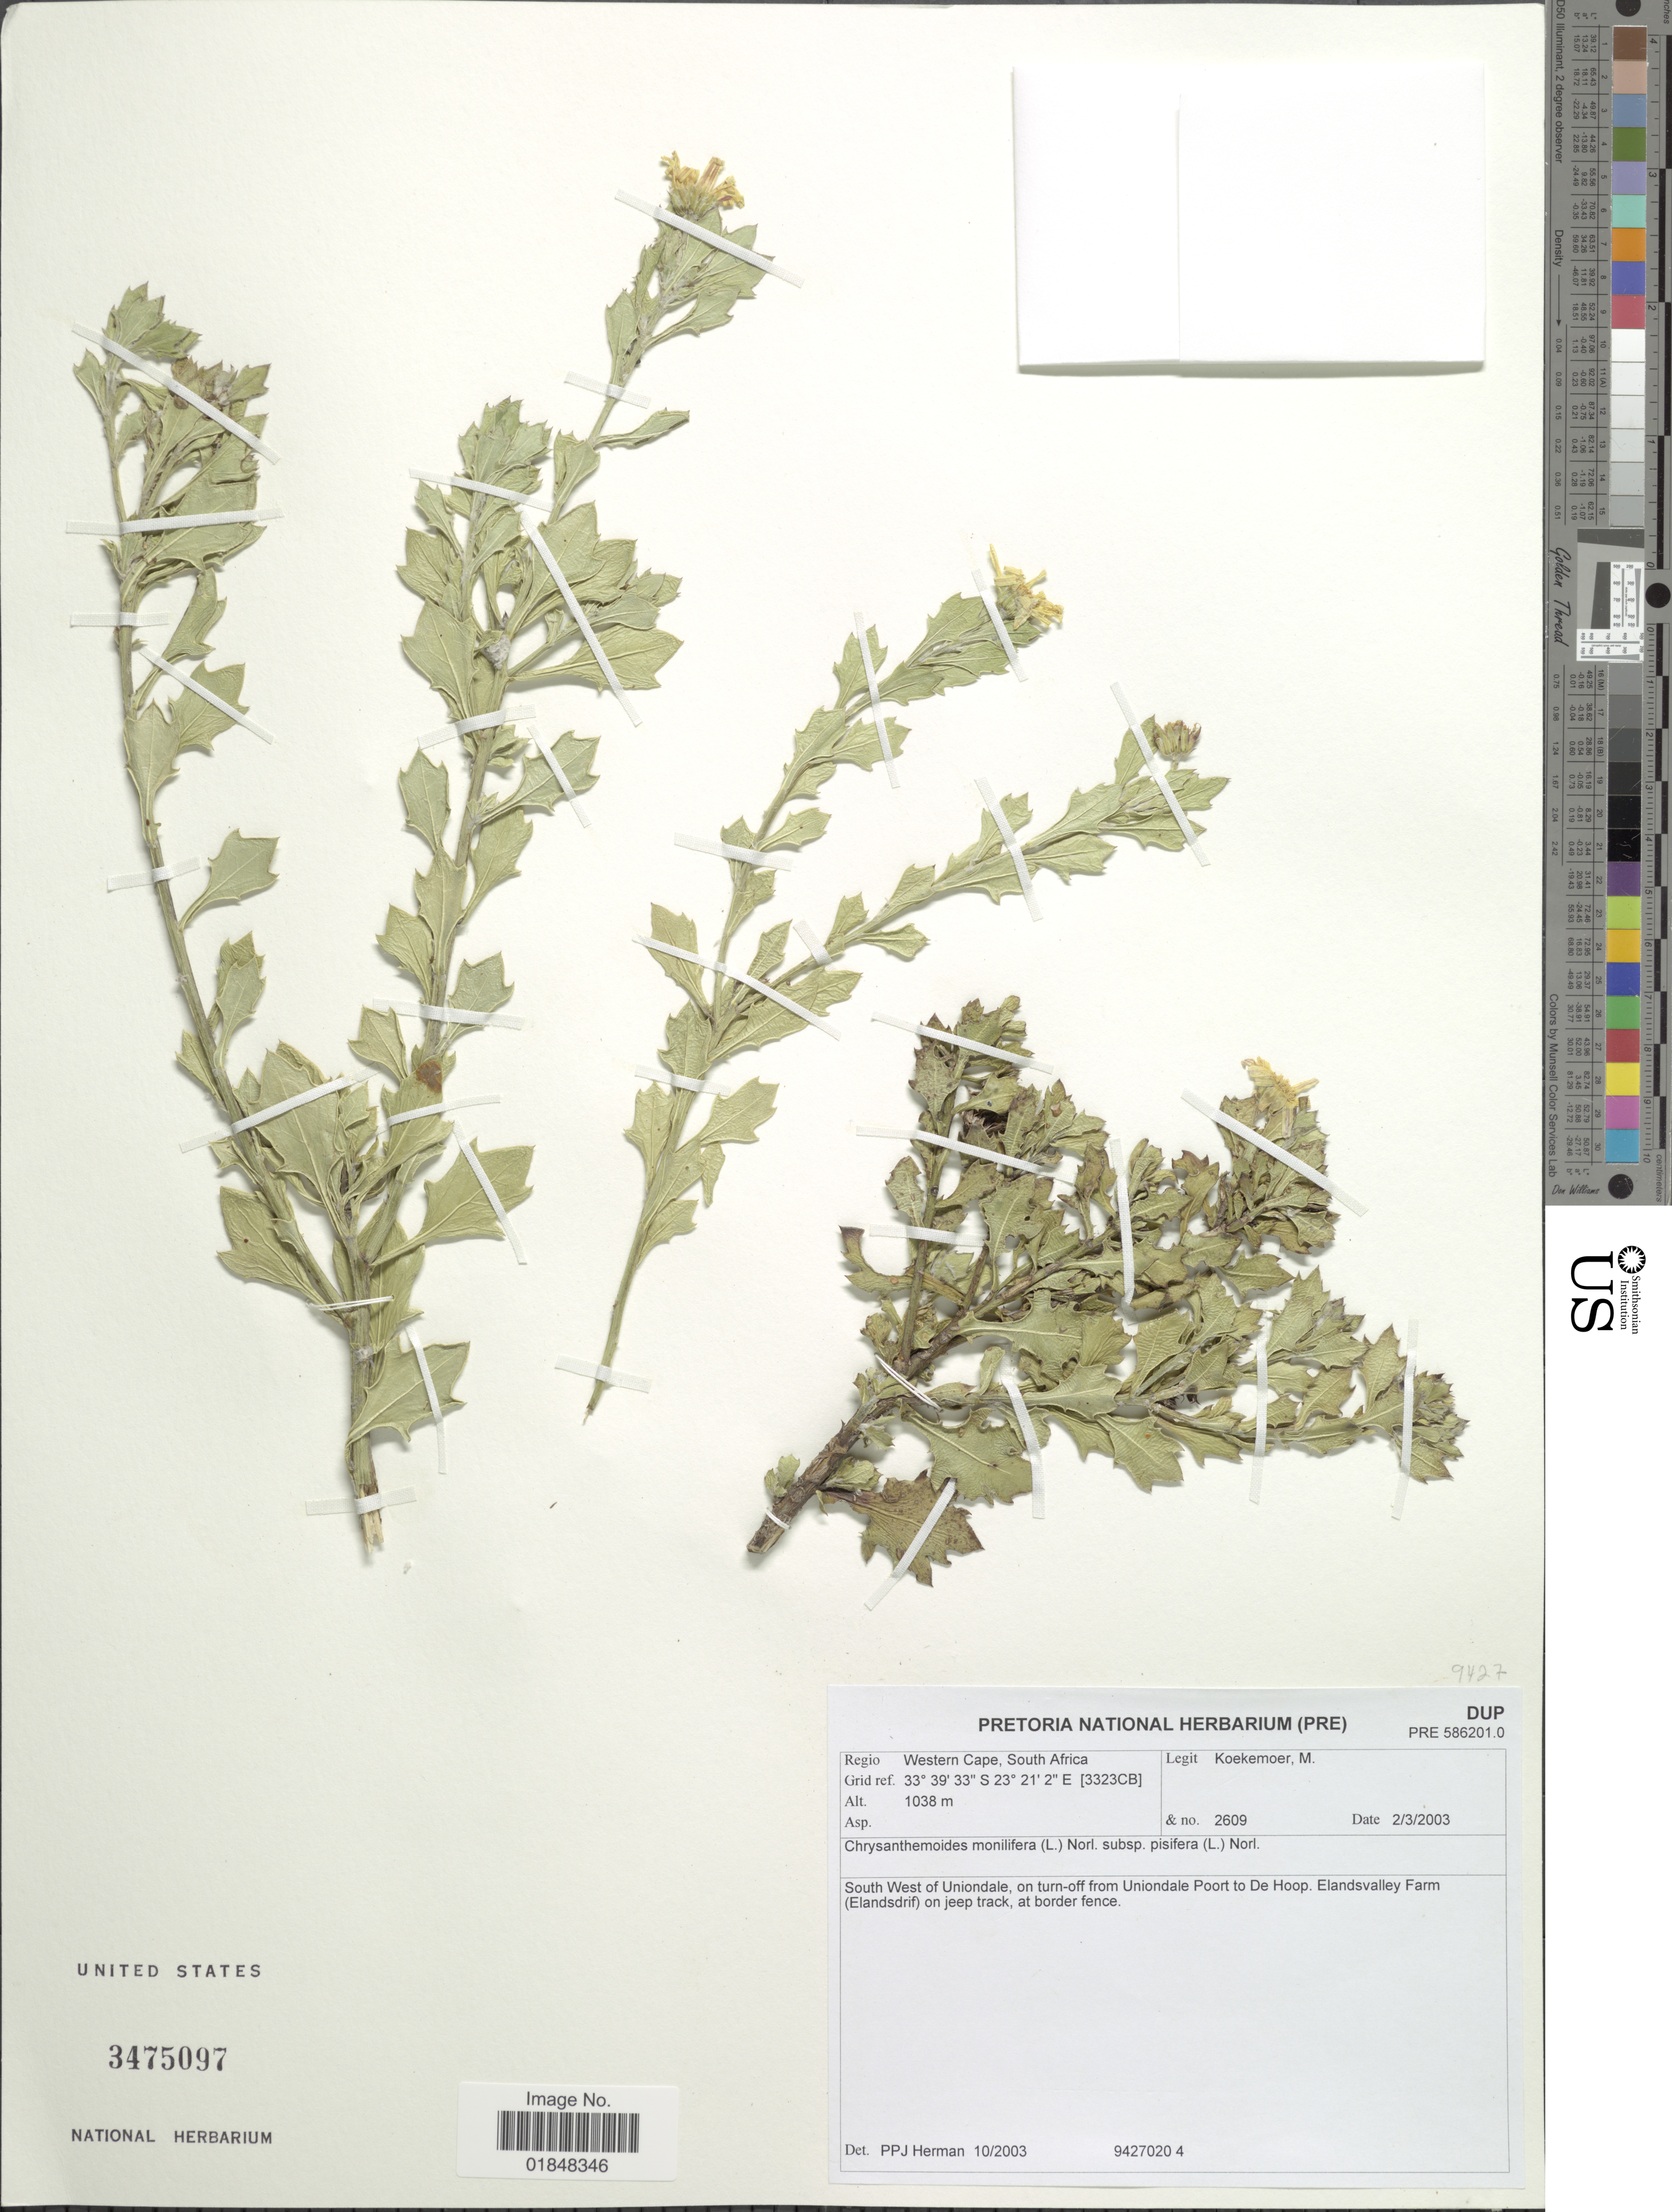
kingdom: Plantae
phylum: Tracheophyta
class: Magnoliopsida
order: Asterales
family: Asteraceae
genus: Chrysanthemoides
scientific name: Chrysanthemoides monilifera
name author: (L.) Norl.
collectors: M. Koekemoer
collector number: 2609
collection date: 2003-03-02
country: South Africa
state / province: Western Cape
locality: South West of Uniondale, on turn-off from Uniondale Poort to De Hoop. Ellendsvalley Farm (Elandsdrif) on jeep track, at border fence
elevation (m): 1038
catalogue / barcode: US 3475097